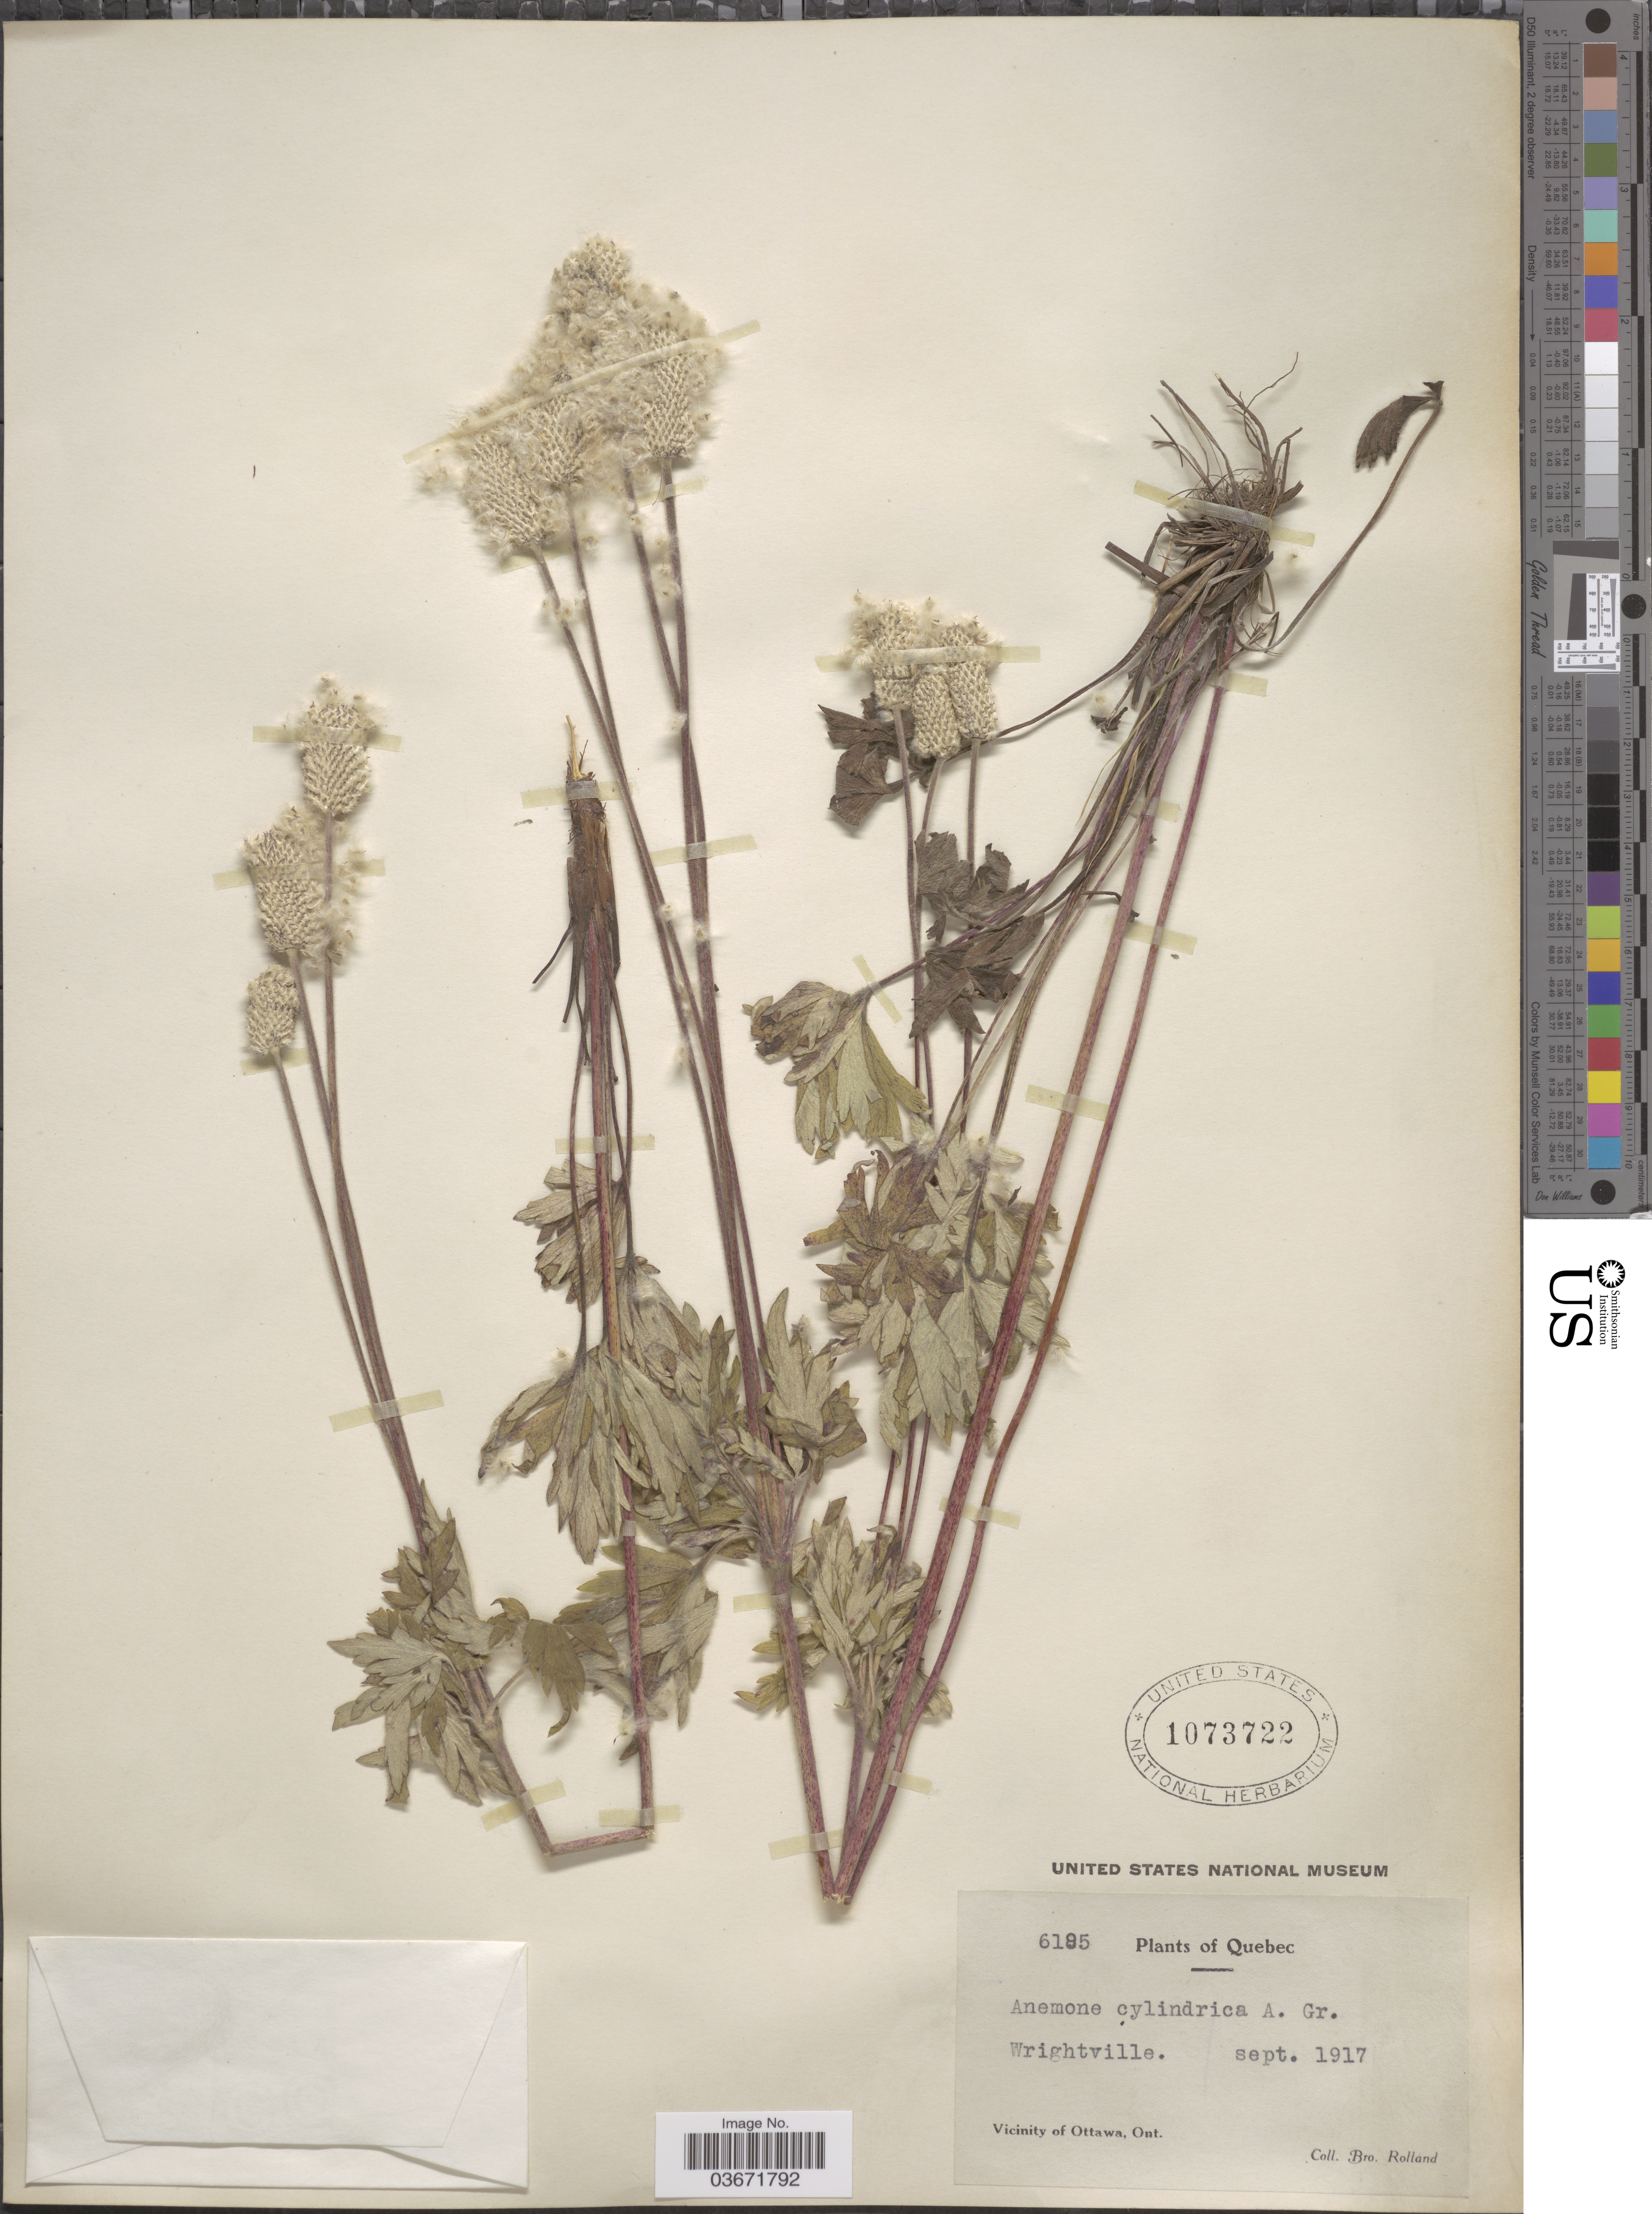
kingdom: Plantae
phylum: Tracheophyta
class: Magnoliopsida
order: Ranunculales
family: Ranunculaceae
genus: Anemone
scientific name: Anemone cylindrica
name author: A. Gray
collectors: B. Rolland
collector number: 6195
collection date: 1917-09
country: Canada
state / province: Quebec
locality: Wrightville. Vicinity of Ottawa.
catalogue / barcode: US 1073722